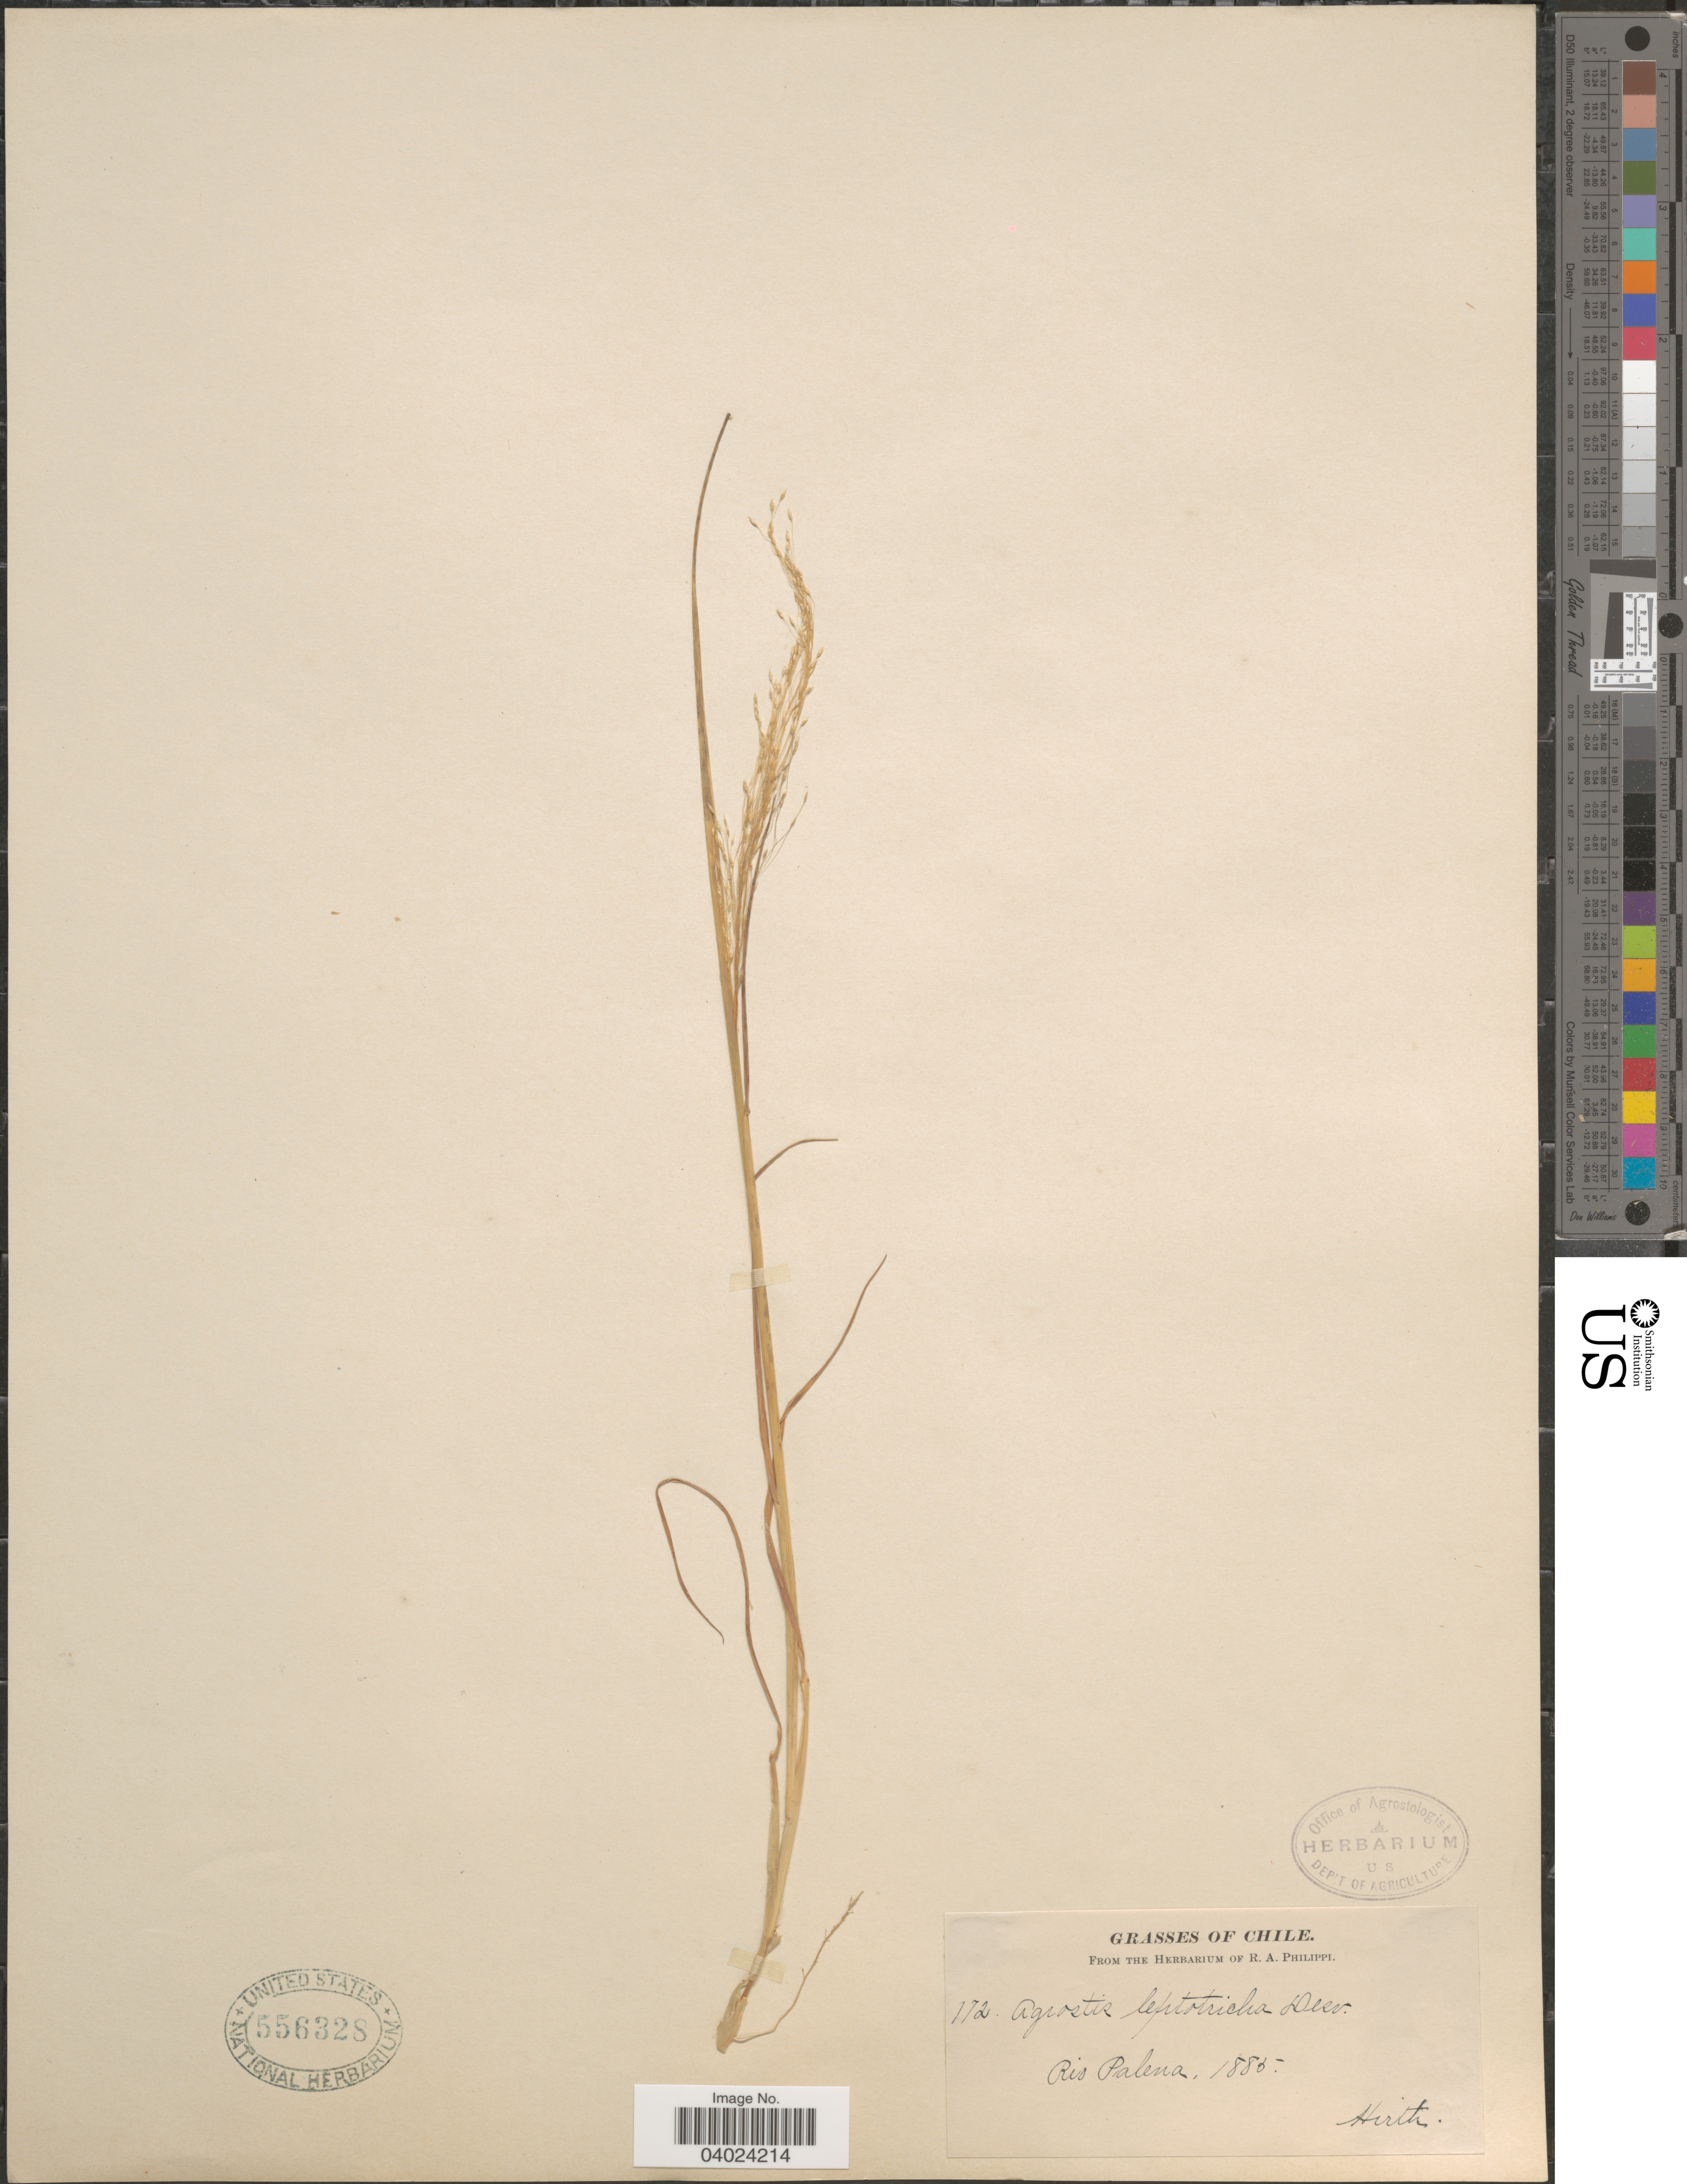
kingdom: Plantae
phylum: Tracheophyta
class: Liliopsida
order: Poales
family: Poaceae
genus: Agrostis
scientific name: Agrostis leptotricha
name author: É. Desv.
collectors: Hirth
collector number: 172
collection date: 1885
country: Chile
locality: Rio Palena.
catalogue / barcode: US 556328